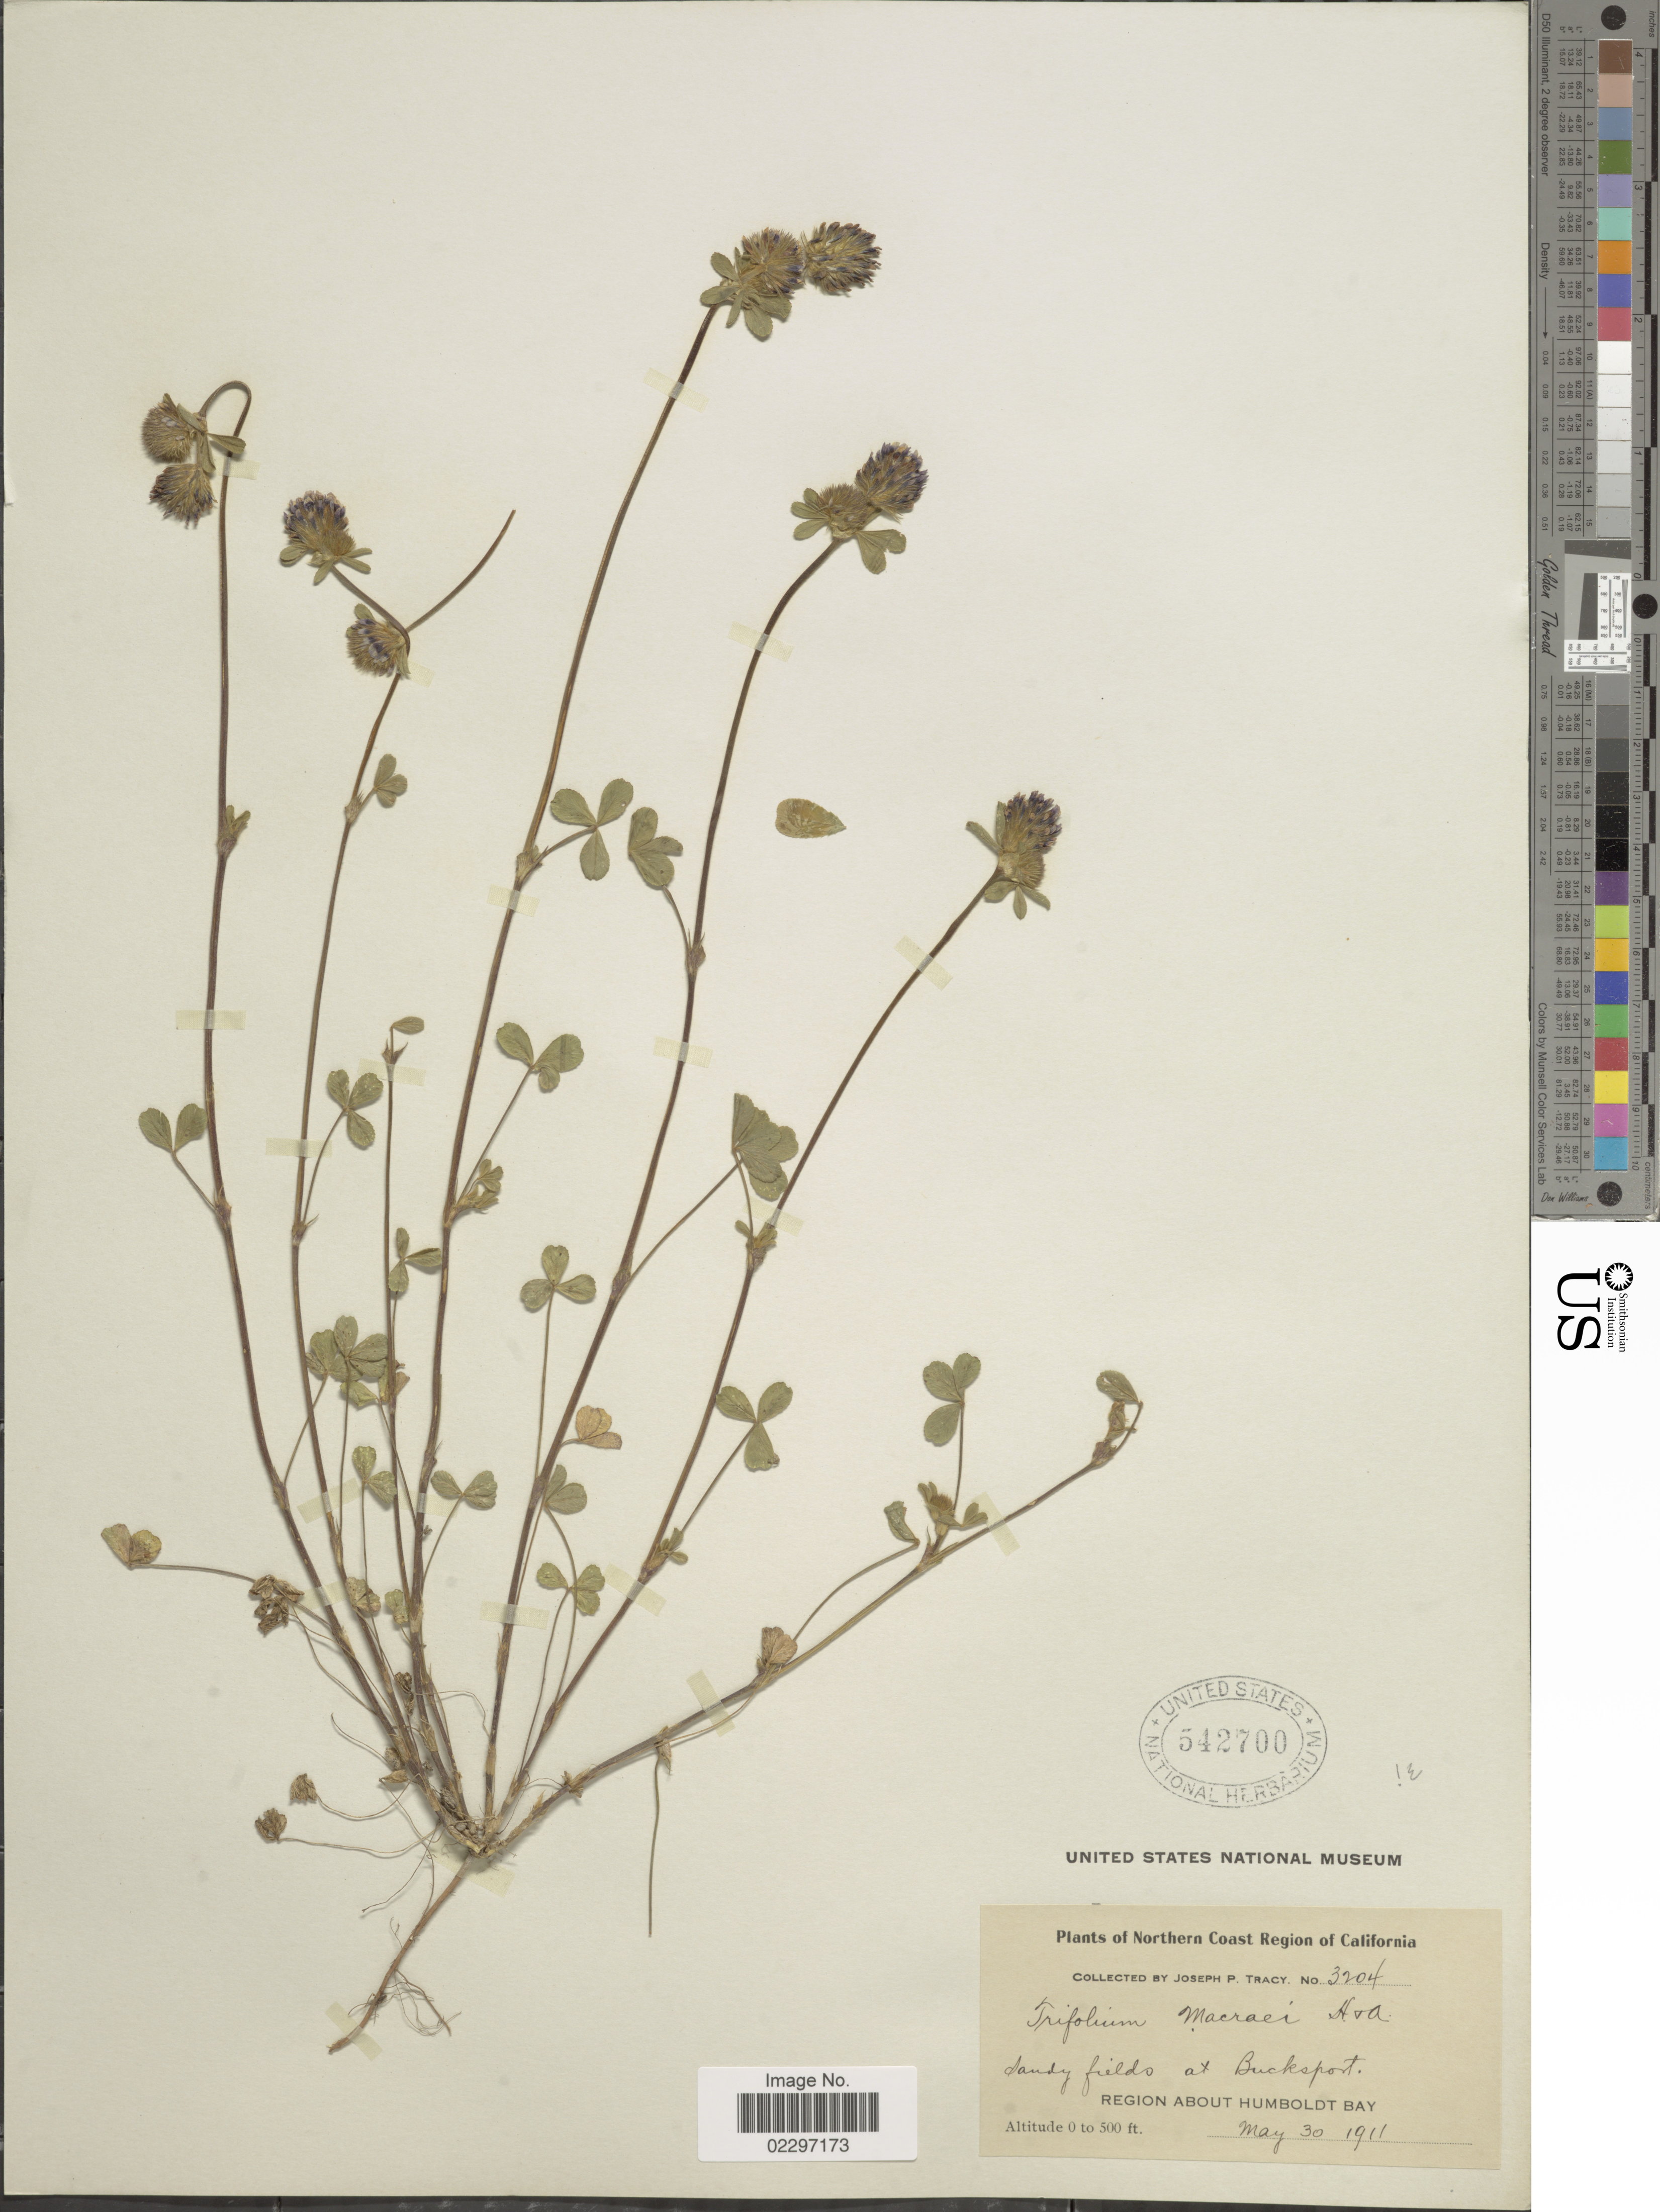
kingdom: Plantae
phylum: Tracheophyta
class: Magnoliopsida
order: Fabales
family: Fabaceae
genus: Trifolium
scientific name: Trifolium macraei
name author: Hook. & Arn.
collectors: J. Tracy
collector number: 3204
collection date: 1911-05-30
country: United States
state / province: California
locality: Northern Coast Region of California. Sandy fields at Bucksport. Region about Humboldt Bay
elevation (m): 0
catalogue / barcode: US 542700